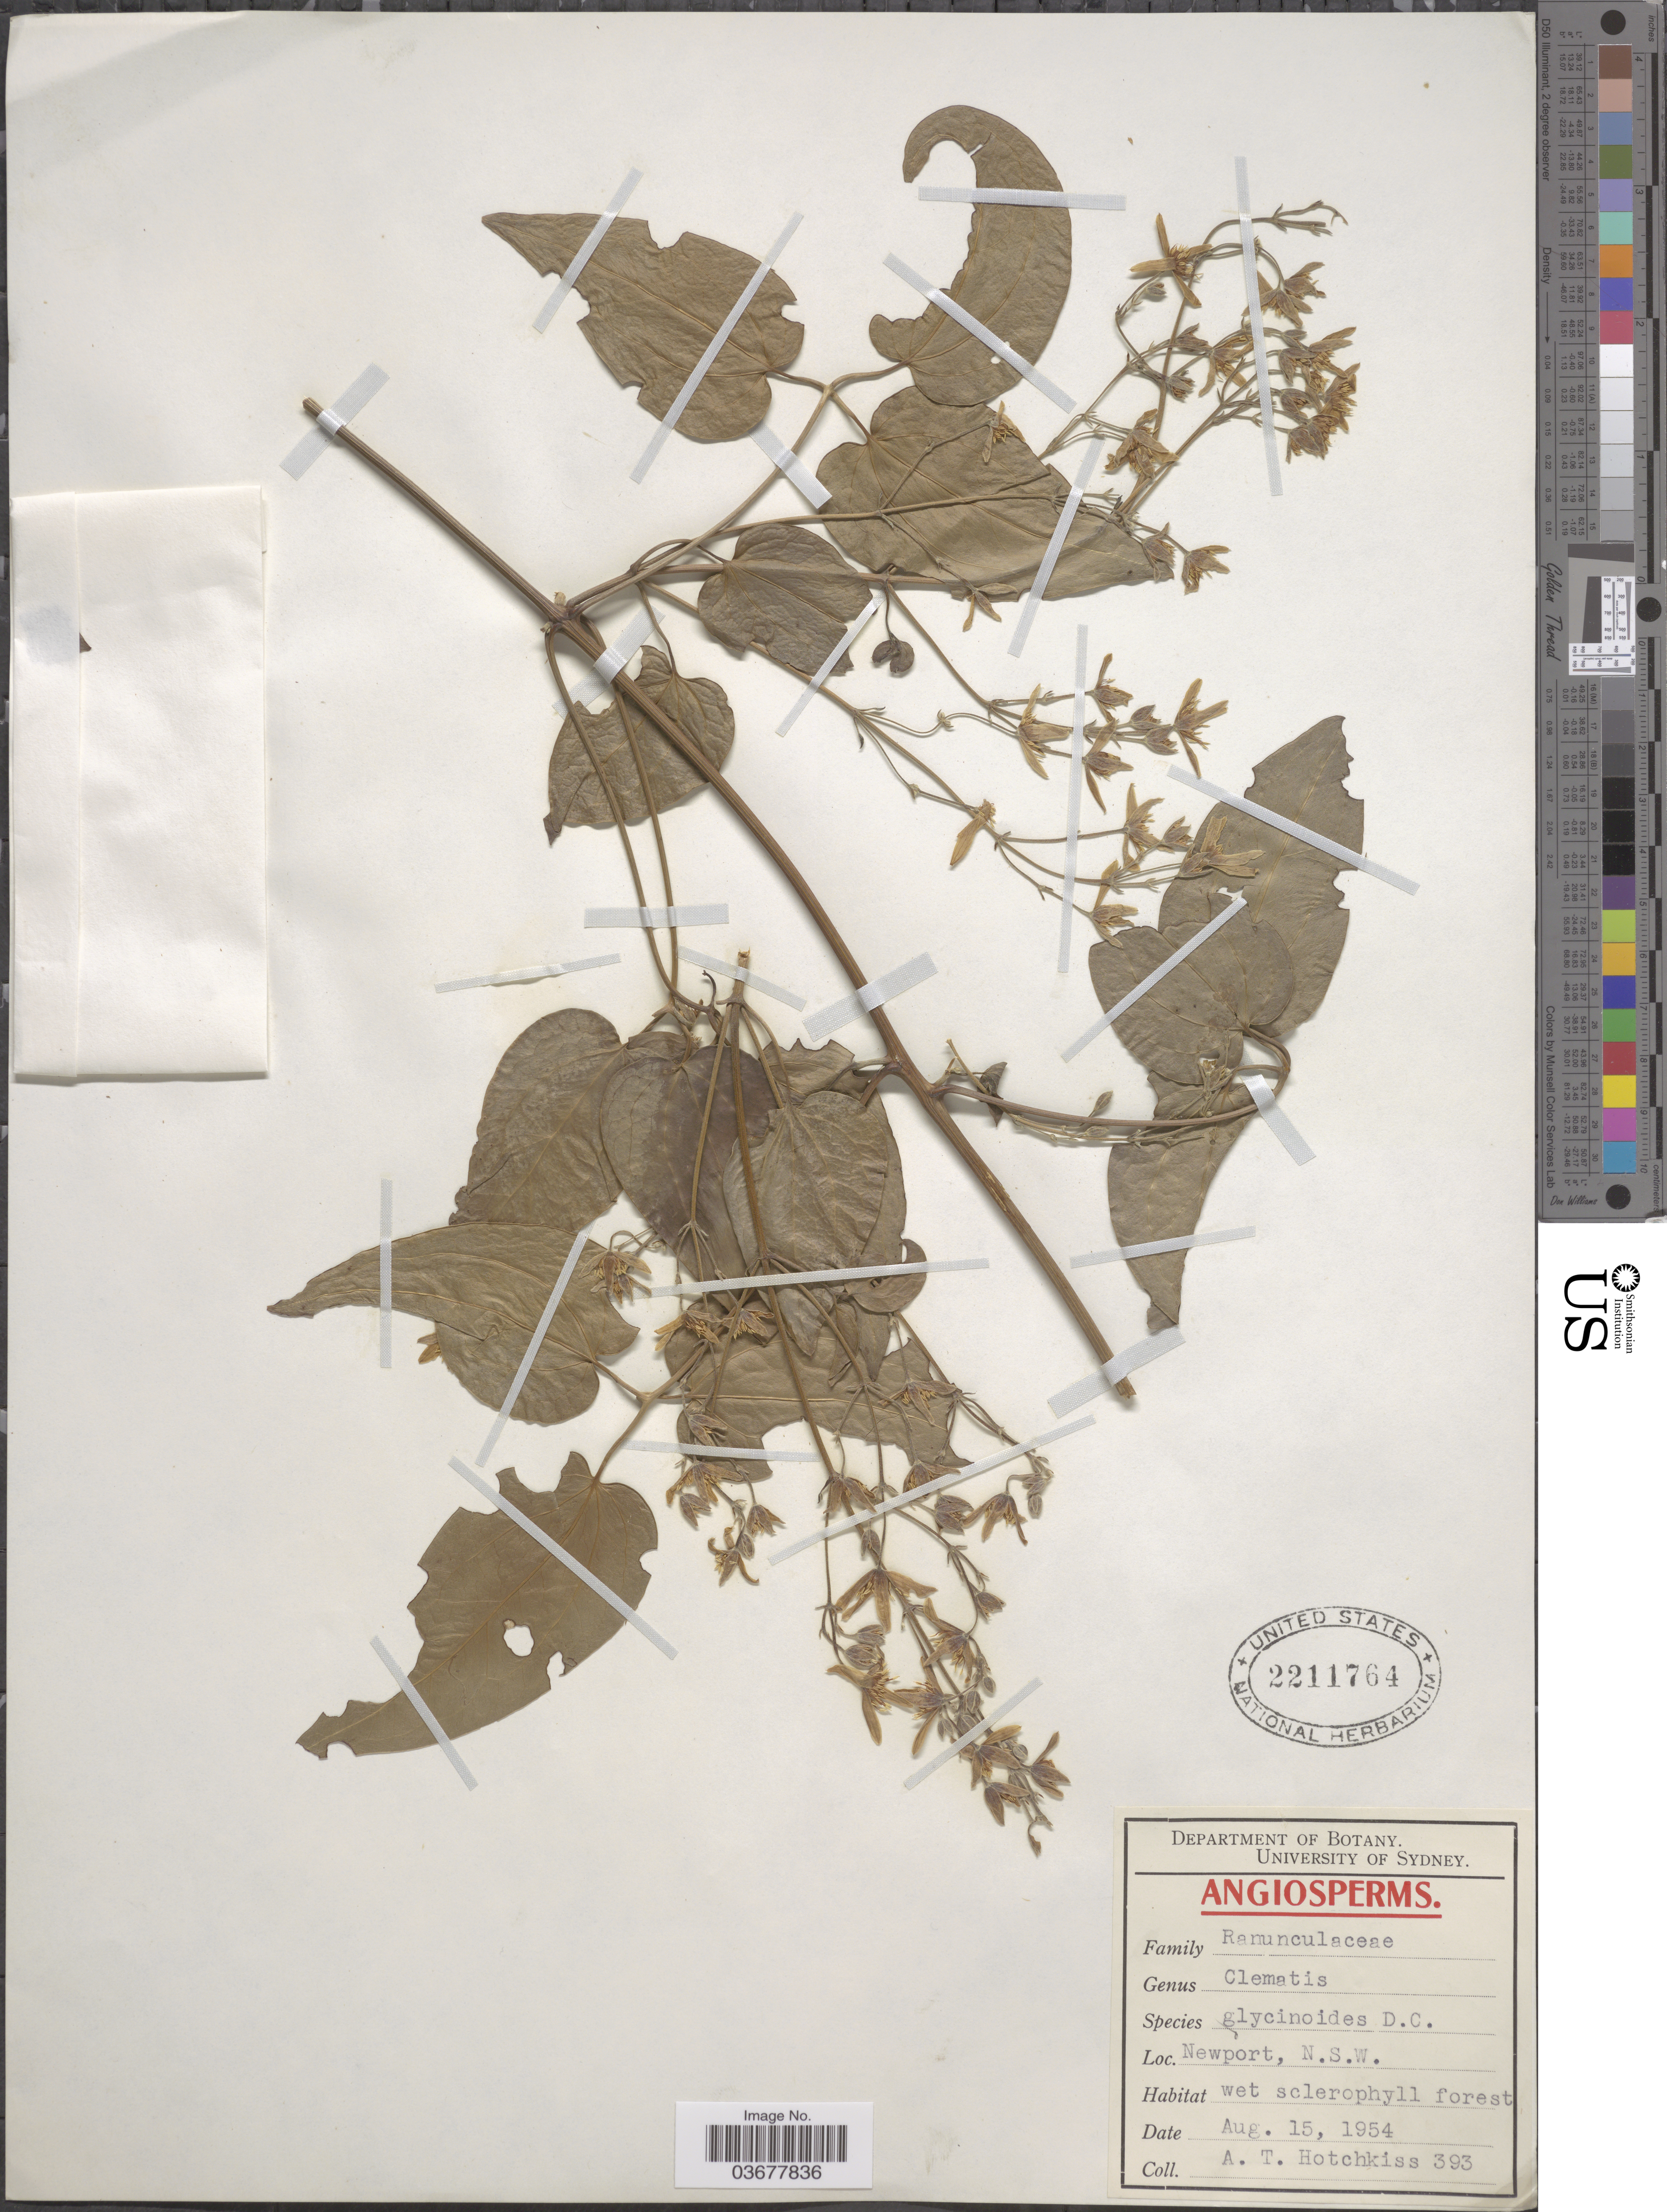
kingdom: Plantae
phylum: Tracheophyta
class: Magnoliopsida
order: Ranunculales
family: Ranunculaceae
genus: Clematis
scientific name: Clematis glycinoides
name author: DC.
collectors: A. Hotchkiss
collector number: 393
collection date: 1954-08-15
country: Australia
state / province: New South Wales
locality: Newport.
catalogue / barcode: US 2211764